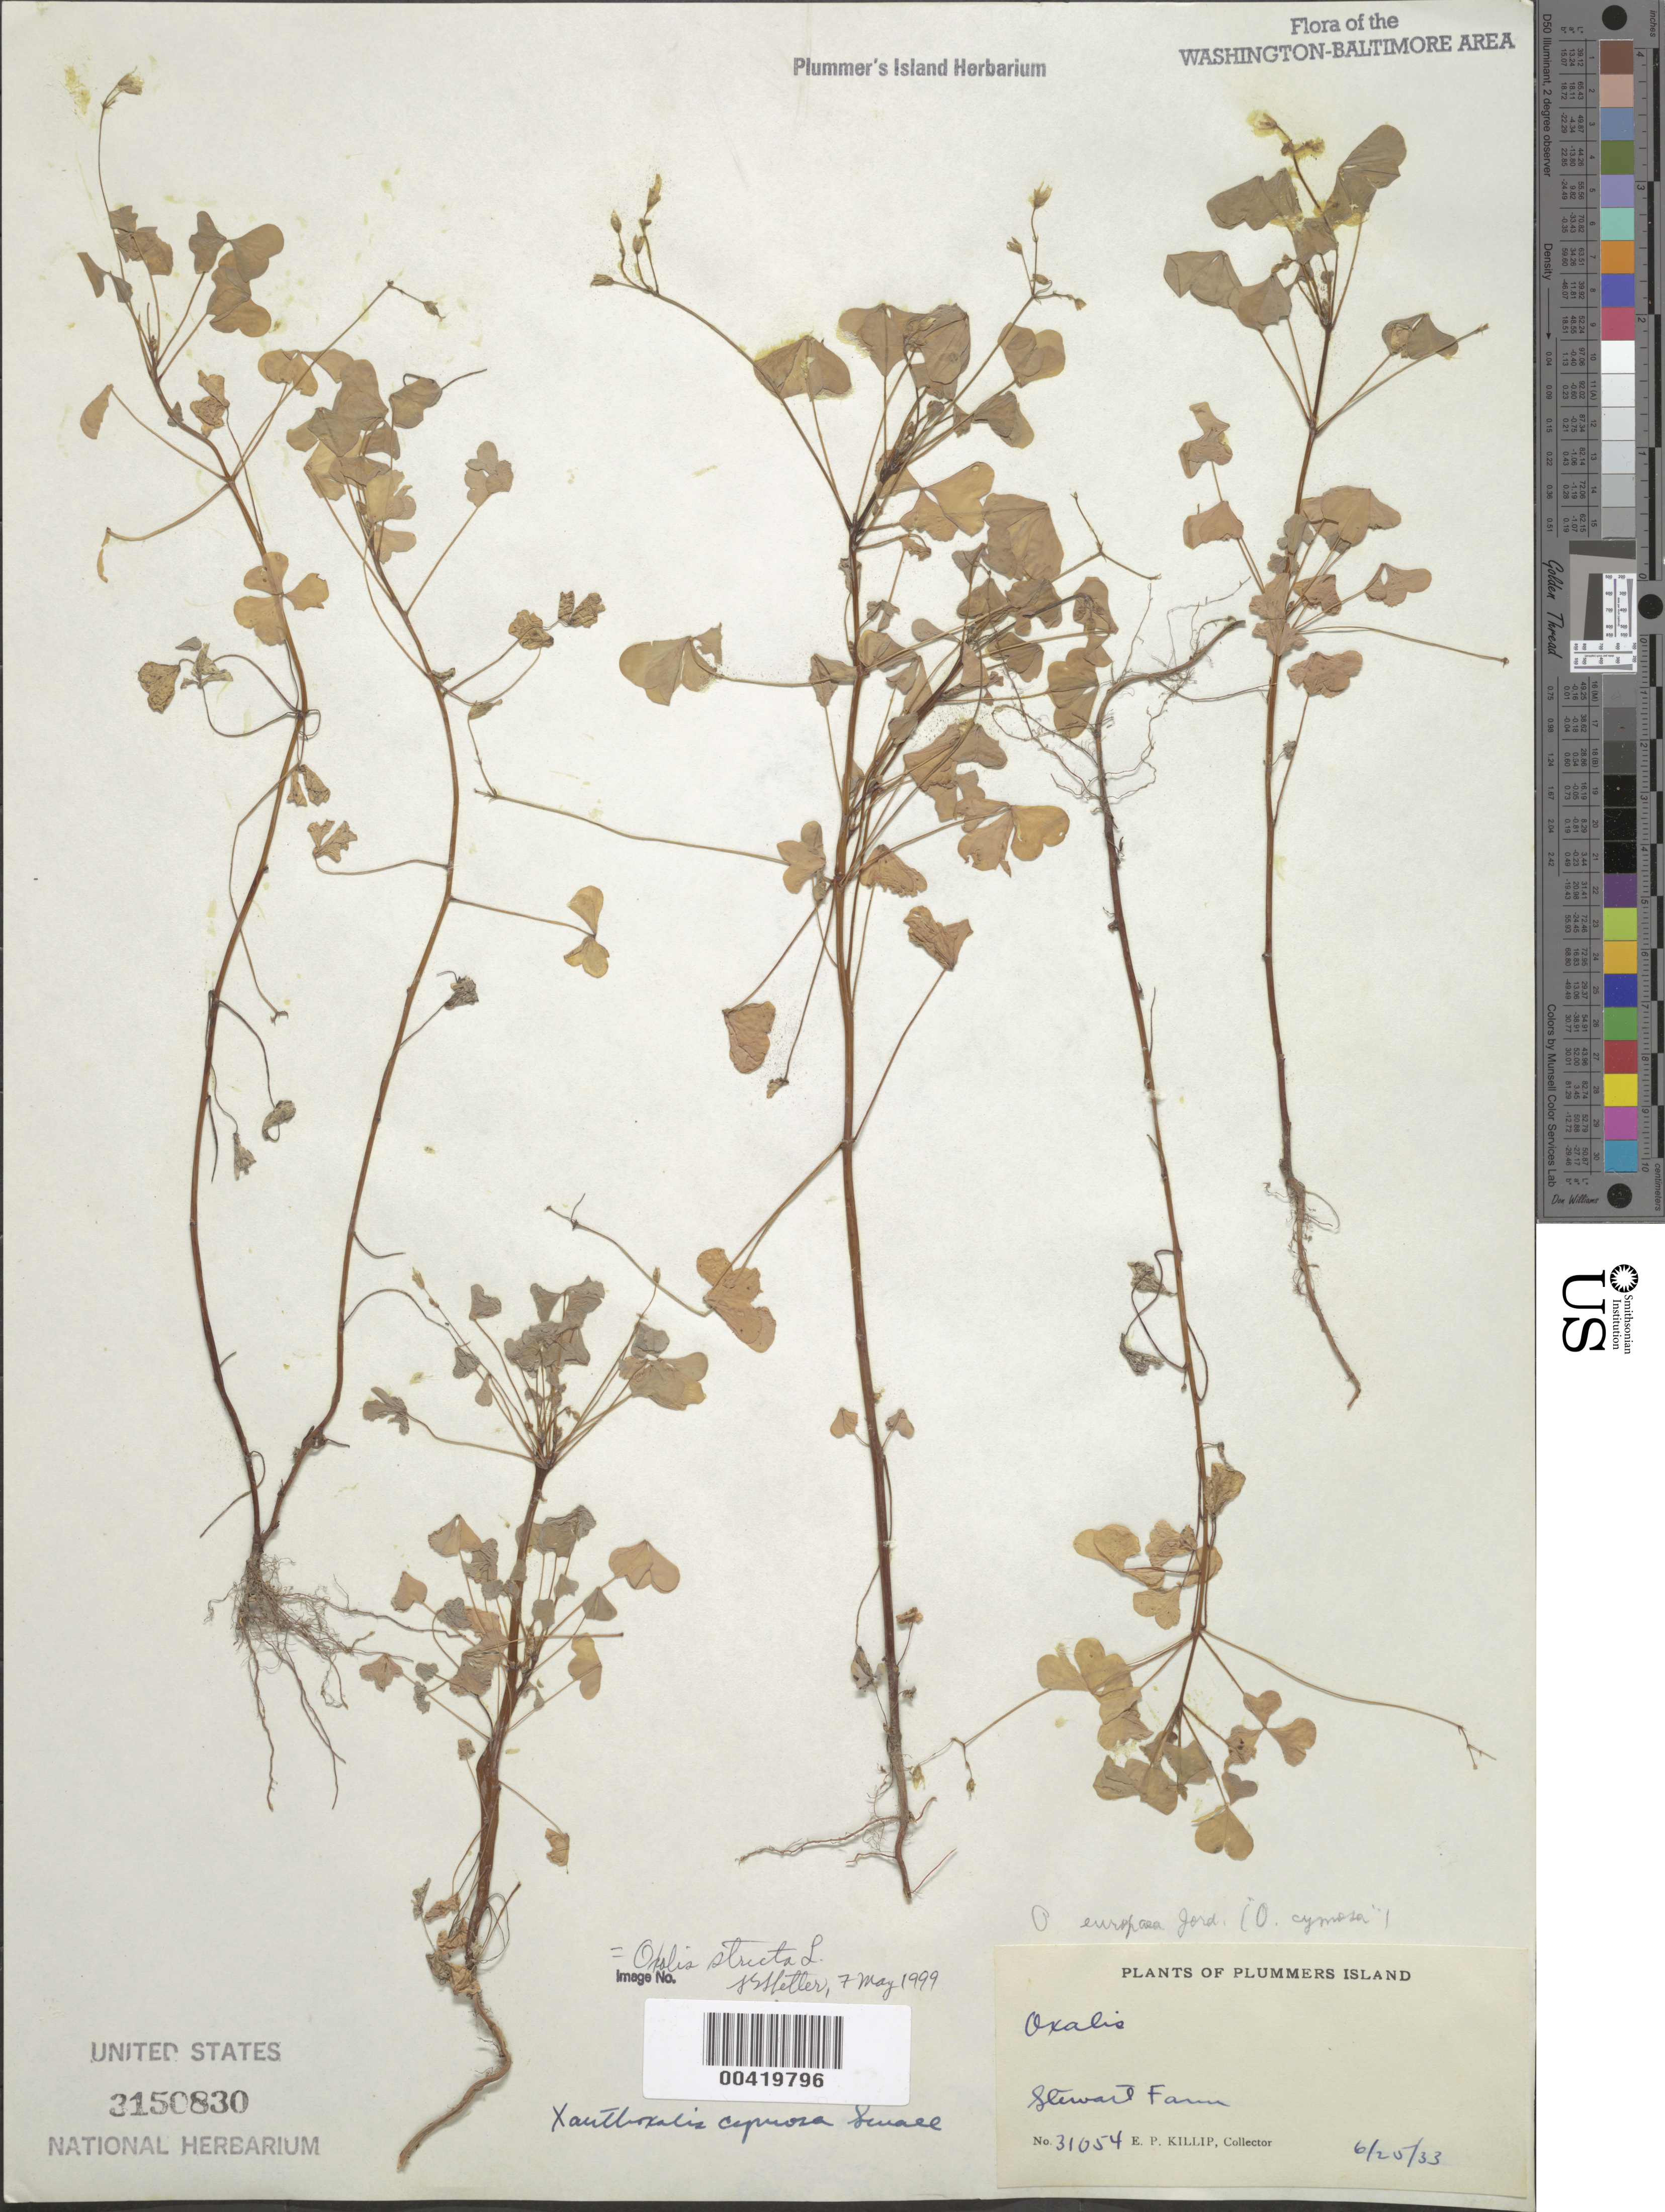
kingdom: Plantae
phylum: Tracheophyta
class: Magnoliopsida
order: Oxalidales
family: Oxalidaceae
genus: Oxalis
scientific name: Oxalis stricta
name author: L.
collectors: E. P. Killip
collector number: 31054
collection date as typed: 25 Jun 1933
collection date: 1933-06-25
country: United States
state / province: Maryland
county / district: Montgomery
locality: Plummer's Island; mainland, Stewart Farm Plummers Island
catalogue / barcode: US 3150830